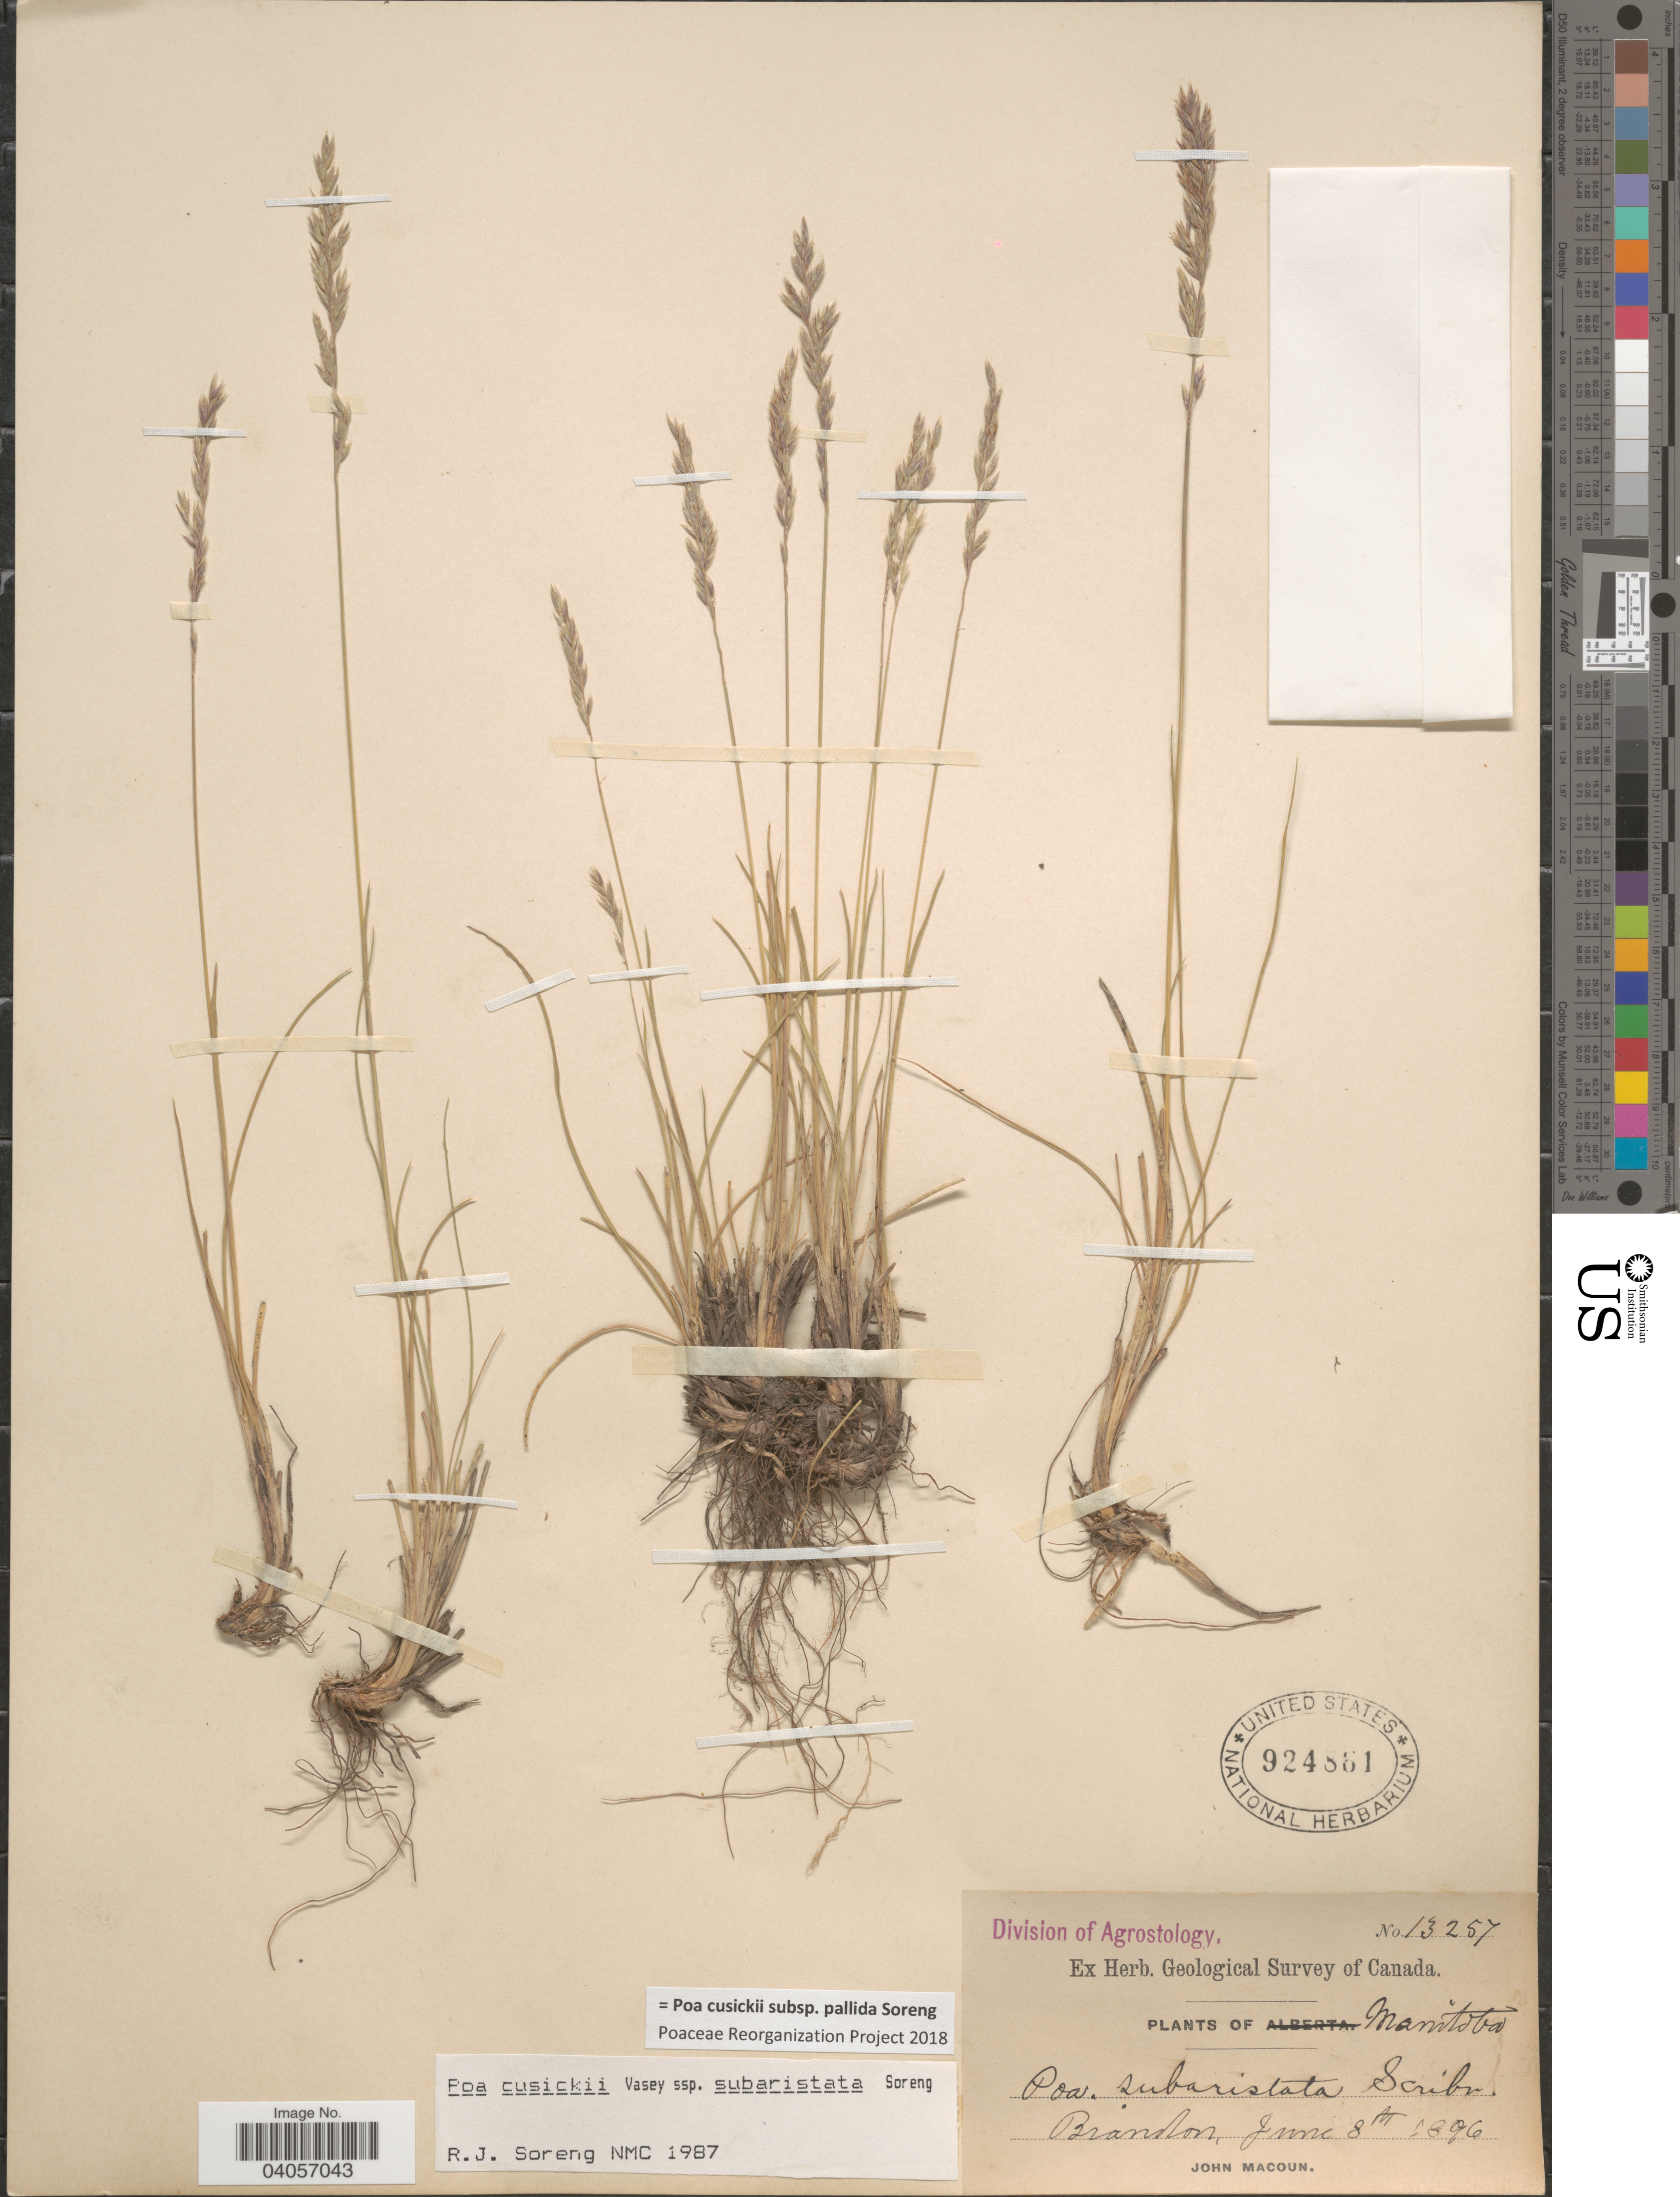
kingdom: Plantae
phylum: Tracheophyta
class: Liliopsida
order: Poales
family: Poaceae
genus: Poa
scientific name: Poa cusickii subsp. pallida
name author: Soreng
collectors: J. Macoun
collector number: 13257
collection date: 1896-06-08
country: Canada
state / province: Manitoba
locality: Brandon.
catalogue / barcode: US 924861